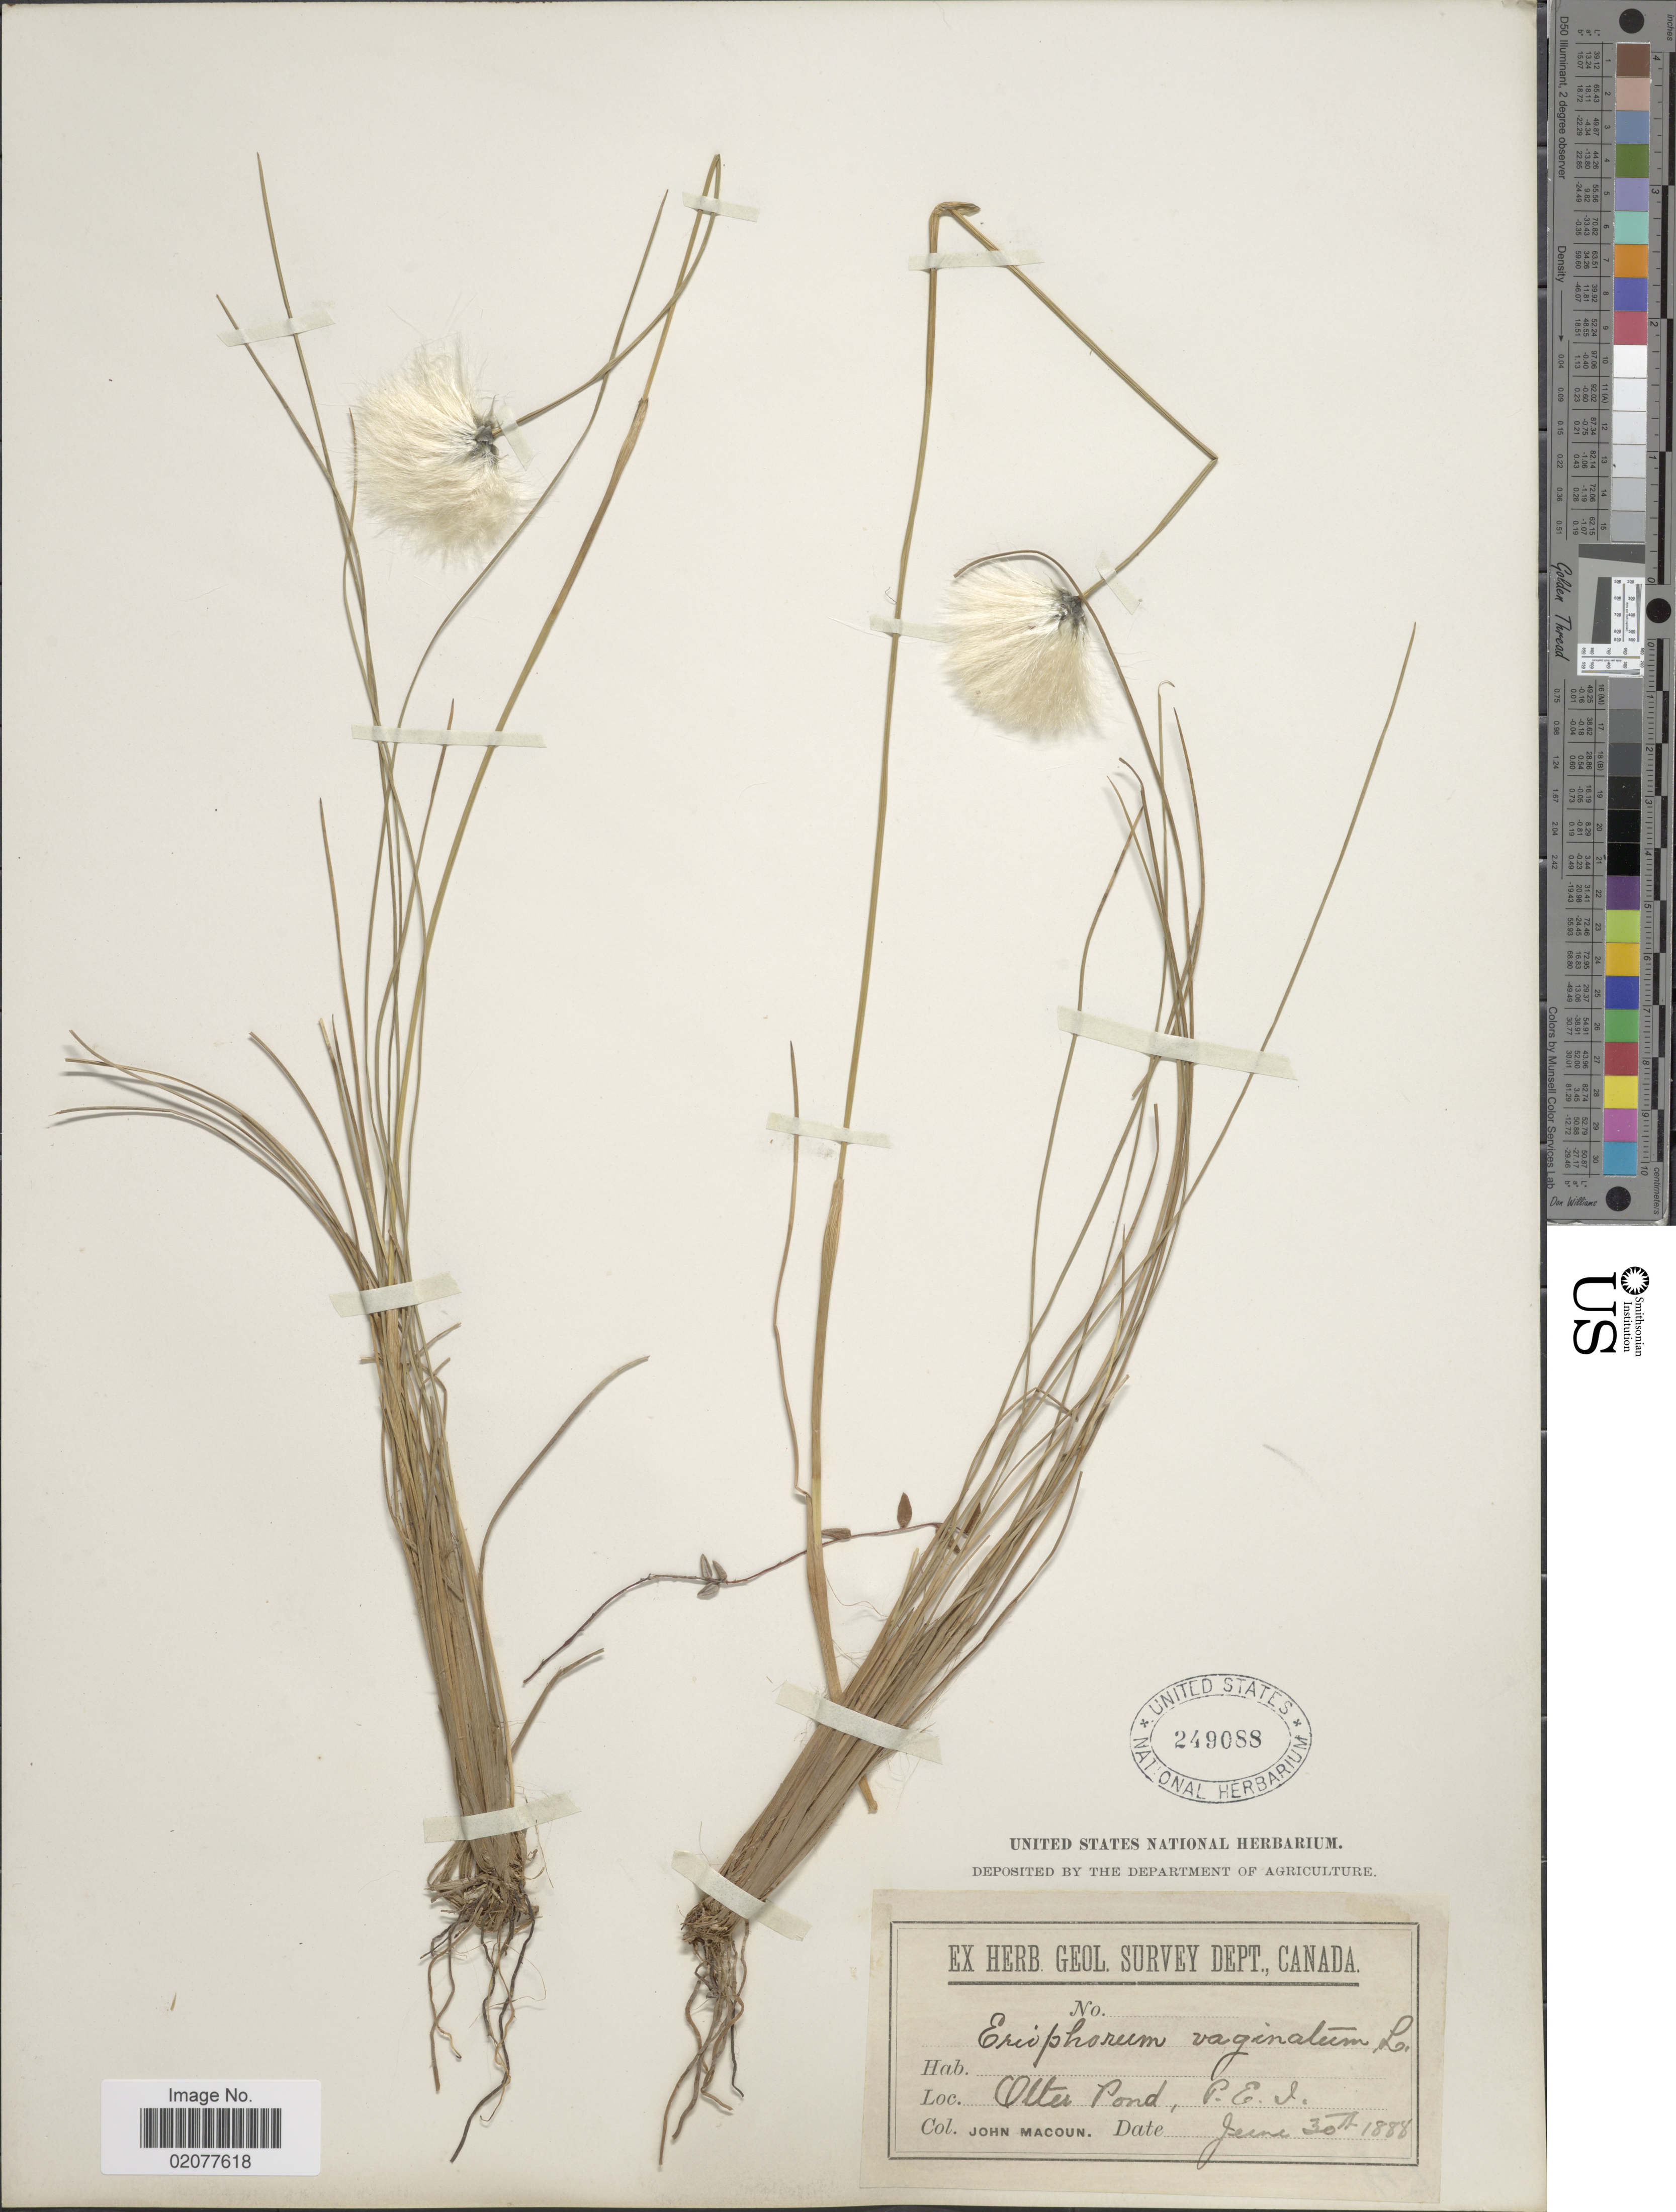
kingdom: Plantae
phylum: Tracheophyta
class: Liliopsida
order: Poales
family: Cyperaceae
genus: Eriophorum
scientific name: Eriophorum spissum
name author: Fernald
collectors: J. Macoun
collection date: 1888-06-30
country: Canada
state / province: Prince Edward Island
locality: Olter Pond, P.E.I.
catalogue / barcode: US 249088